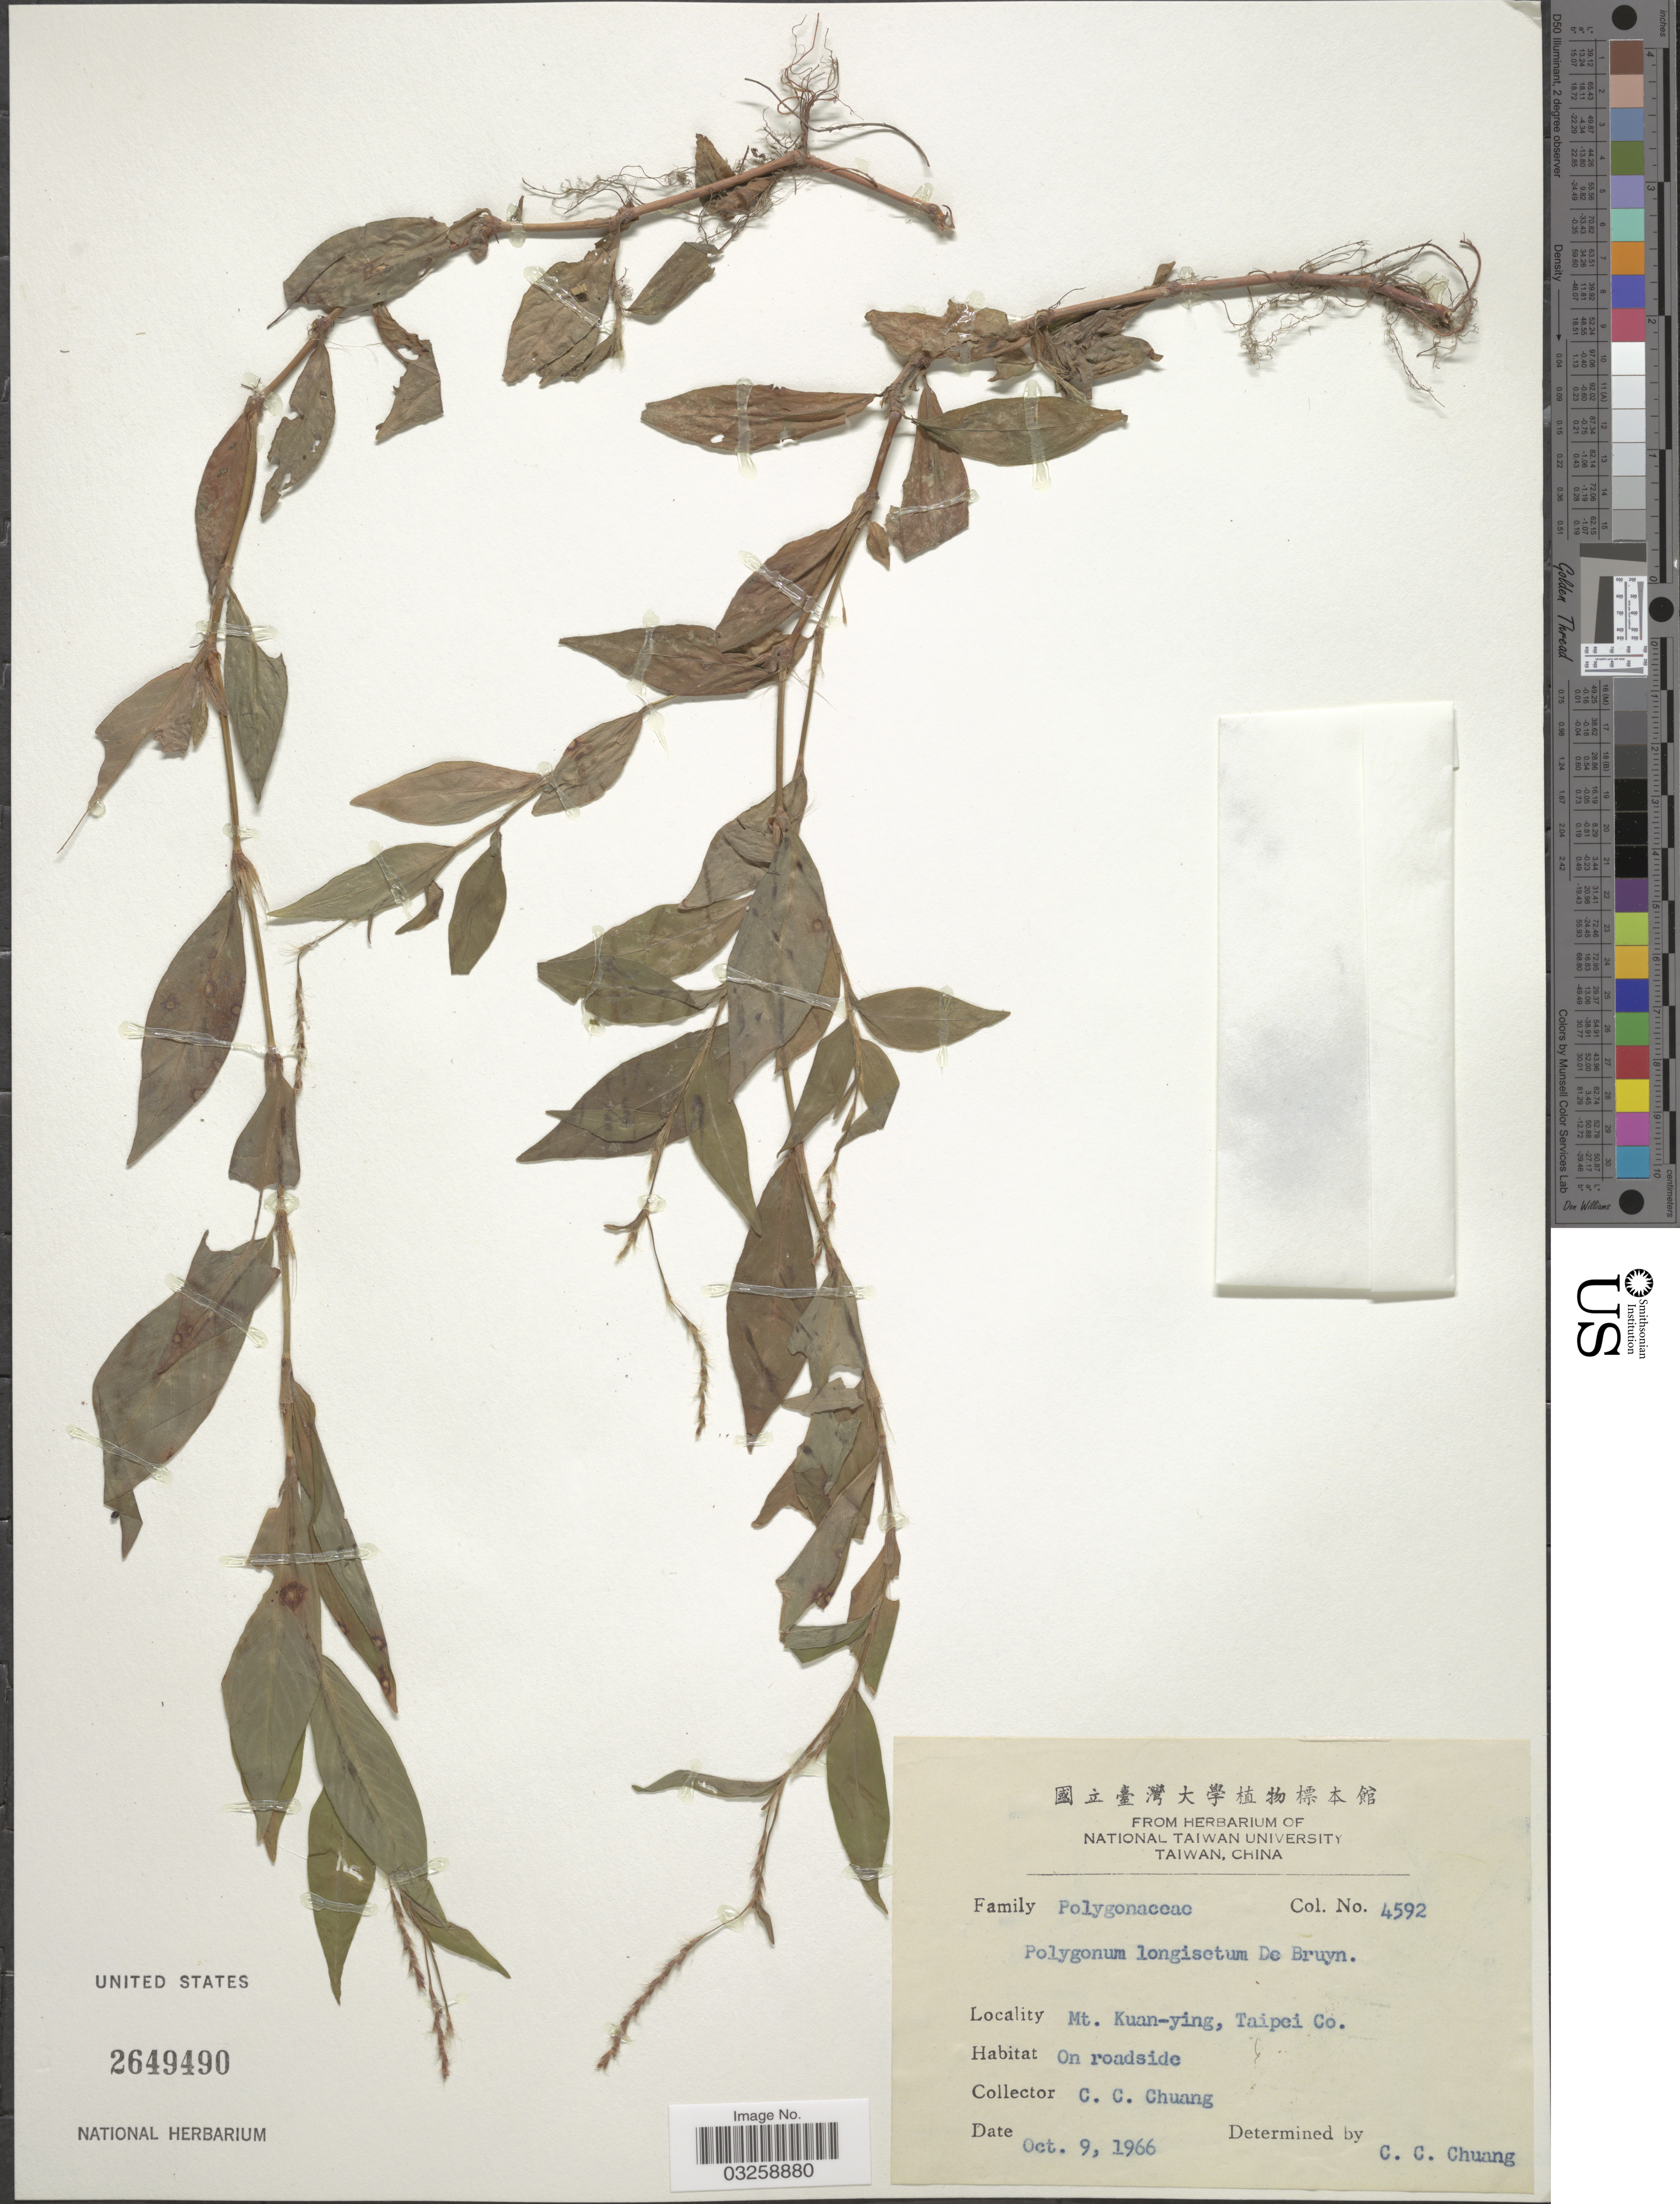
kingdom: Plantae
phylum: Tracheophyta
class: Magnoliopsida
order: Caryophyllales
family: Polygonaceae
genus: Polygonum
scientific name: Polygonum longisetum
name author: Bruijn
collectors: C. C. Chuang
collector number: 4592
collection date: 1966-10-09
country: Taiwan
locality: Mt. Kuan-ying, Taipei Co.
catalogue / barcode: US 2649490